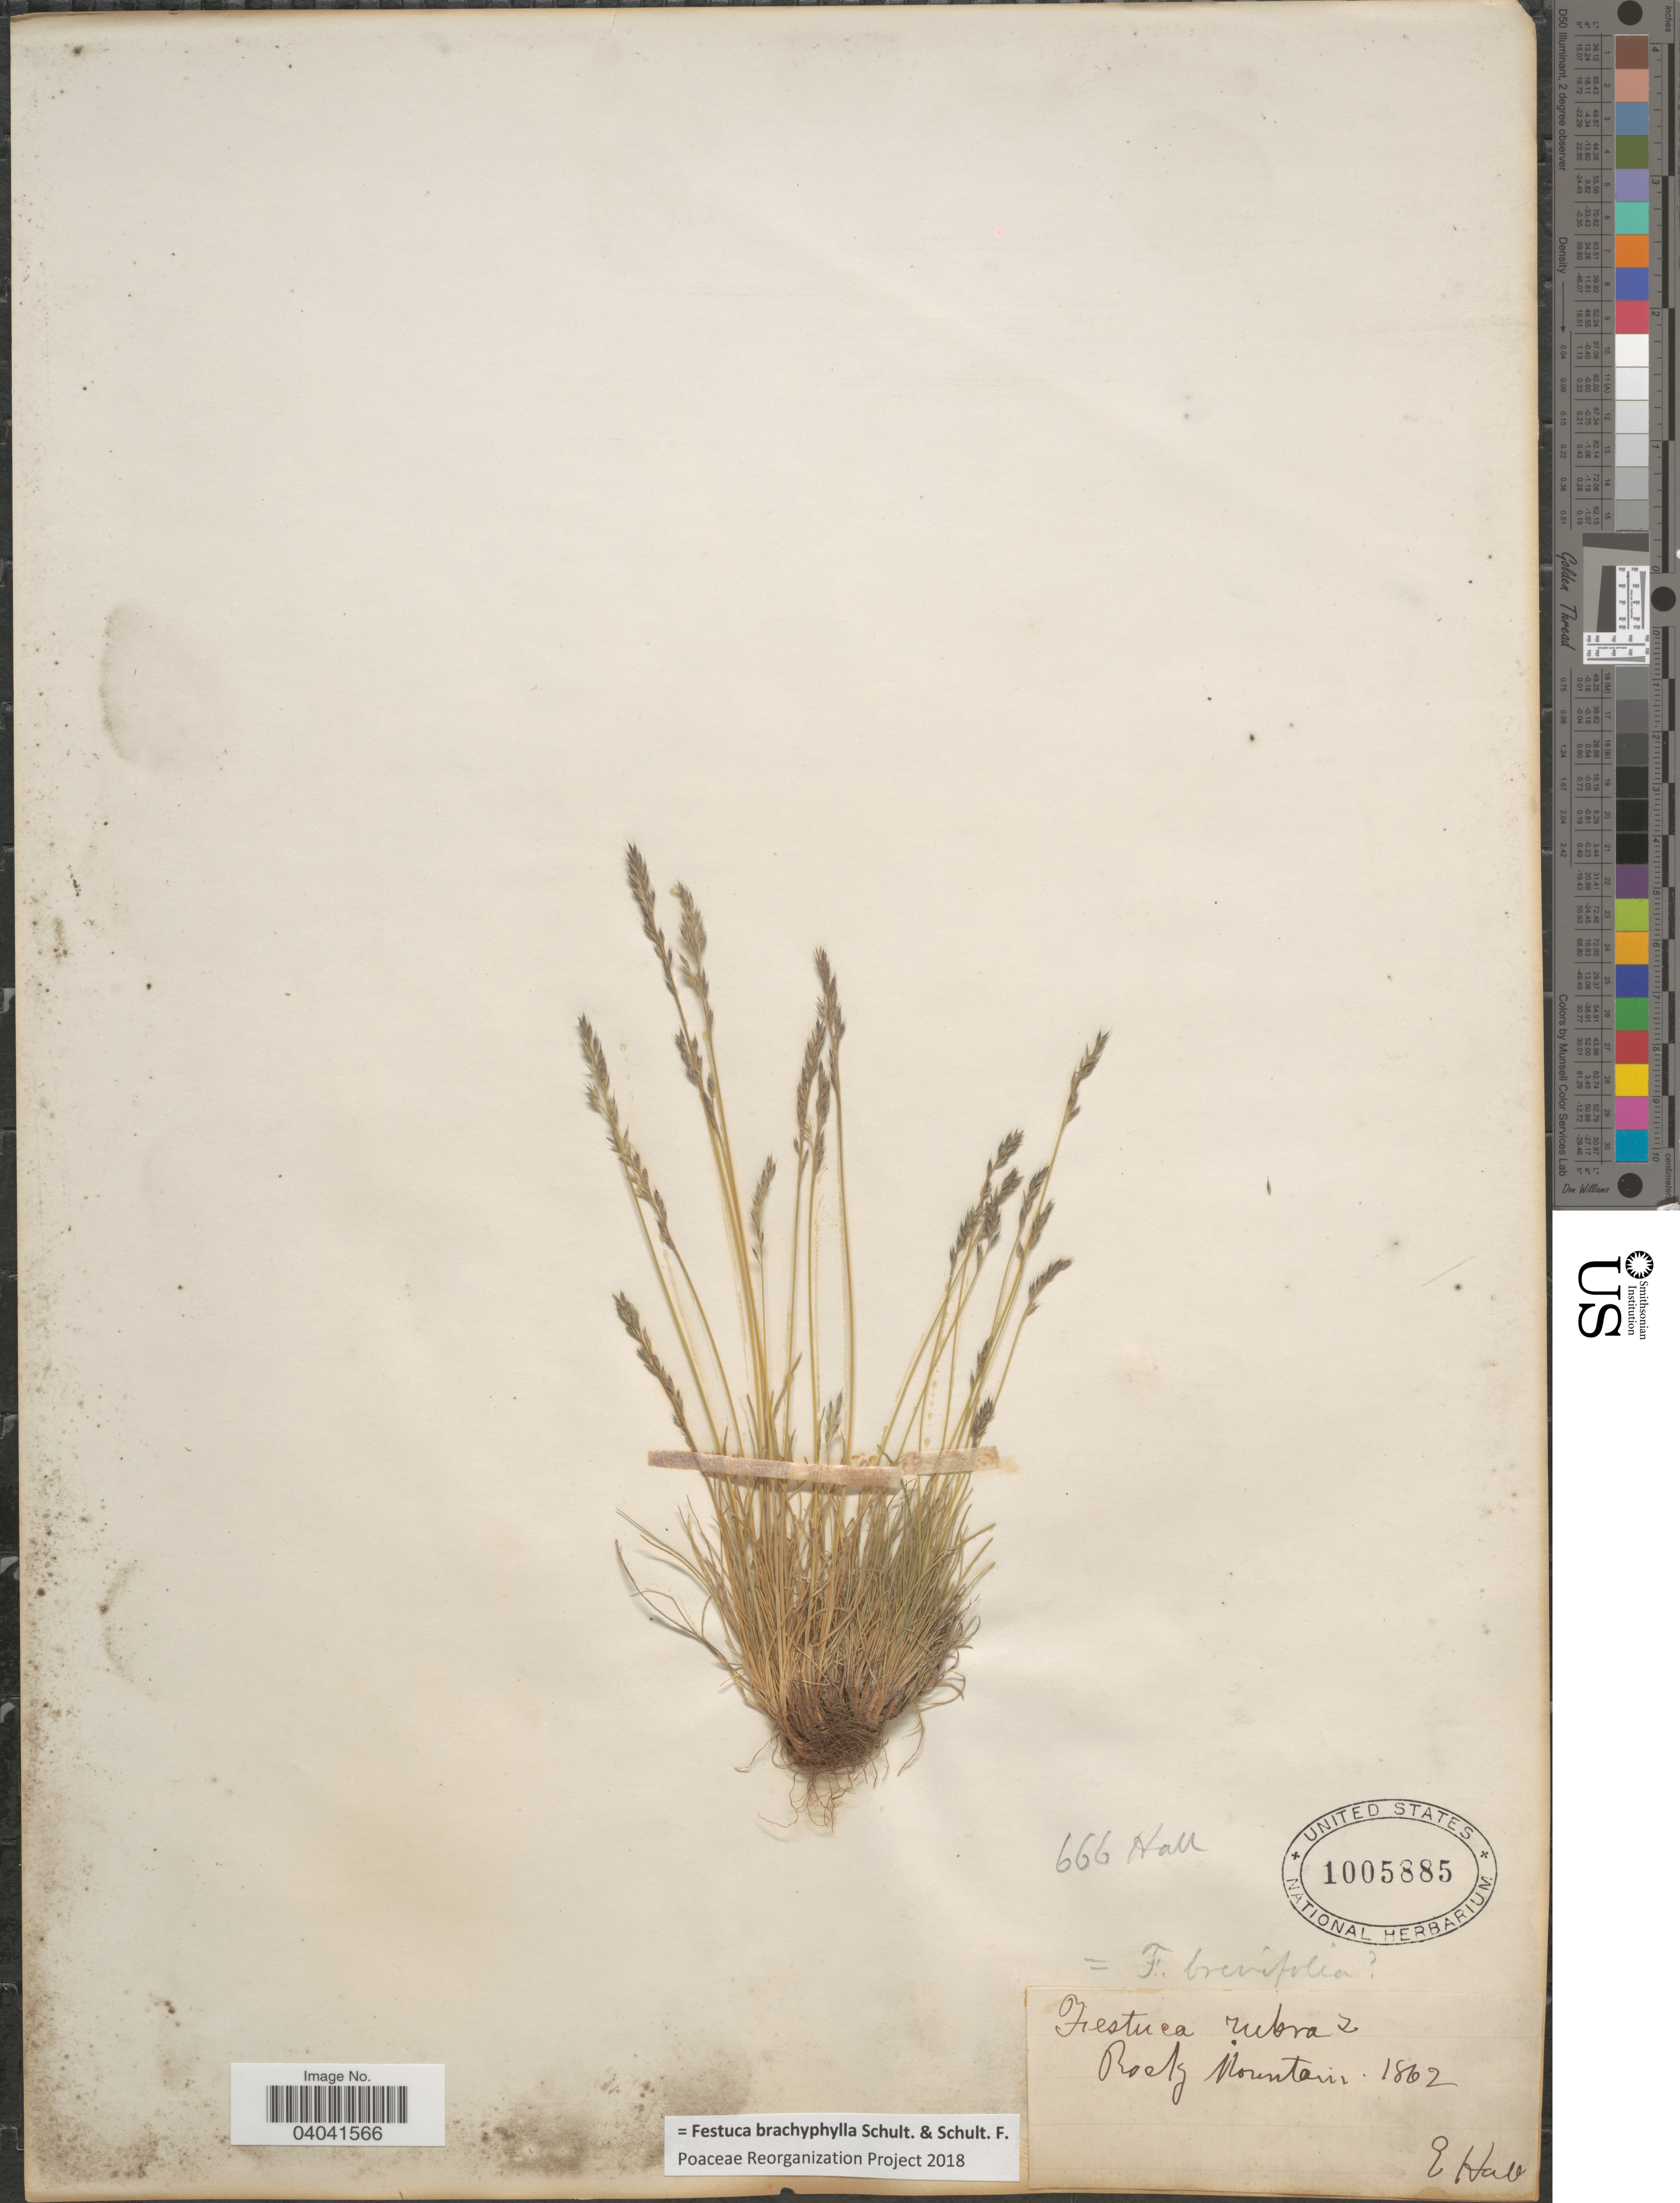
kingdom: Plantae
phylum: Tracheophyta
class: Liliopsida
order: Poales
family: Poaceae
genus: Festuca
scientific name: Festuca brachyphylla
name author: Schult. & Schult. f.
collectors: E. Hall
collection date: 1862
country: United States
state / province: Colorado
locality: Rocky Mountain.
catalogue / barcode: US 1005885